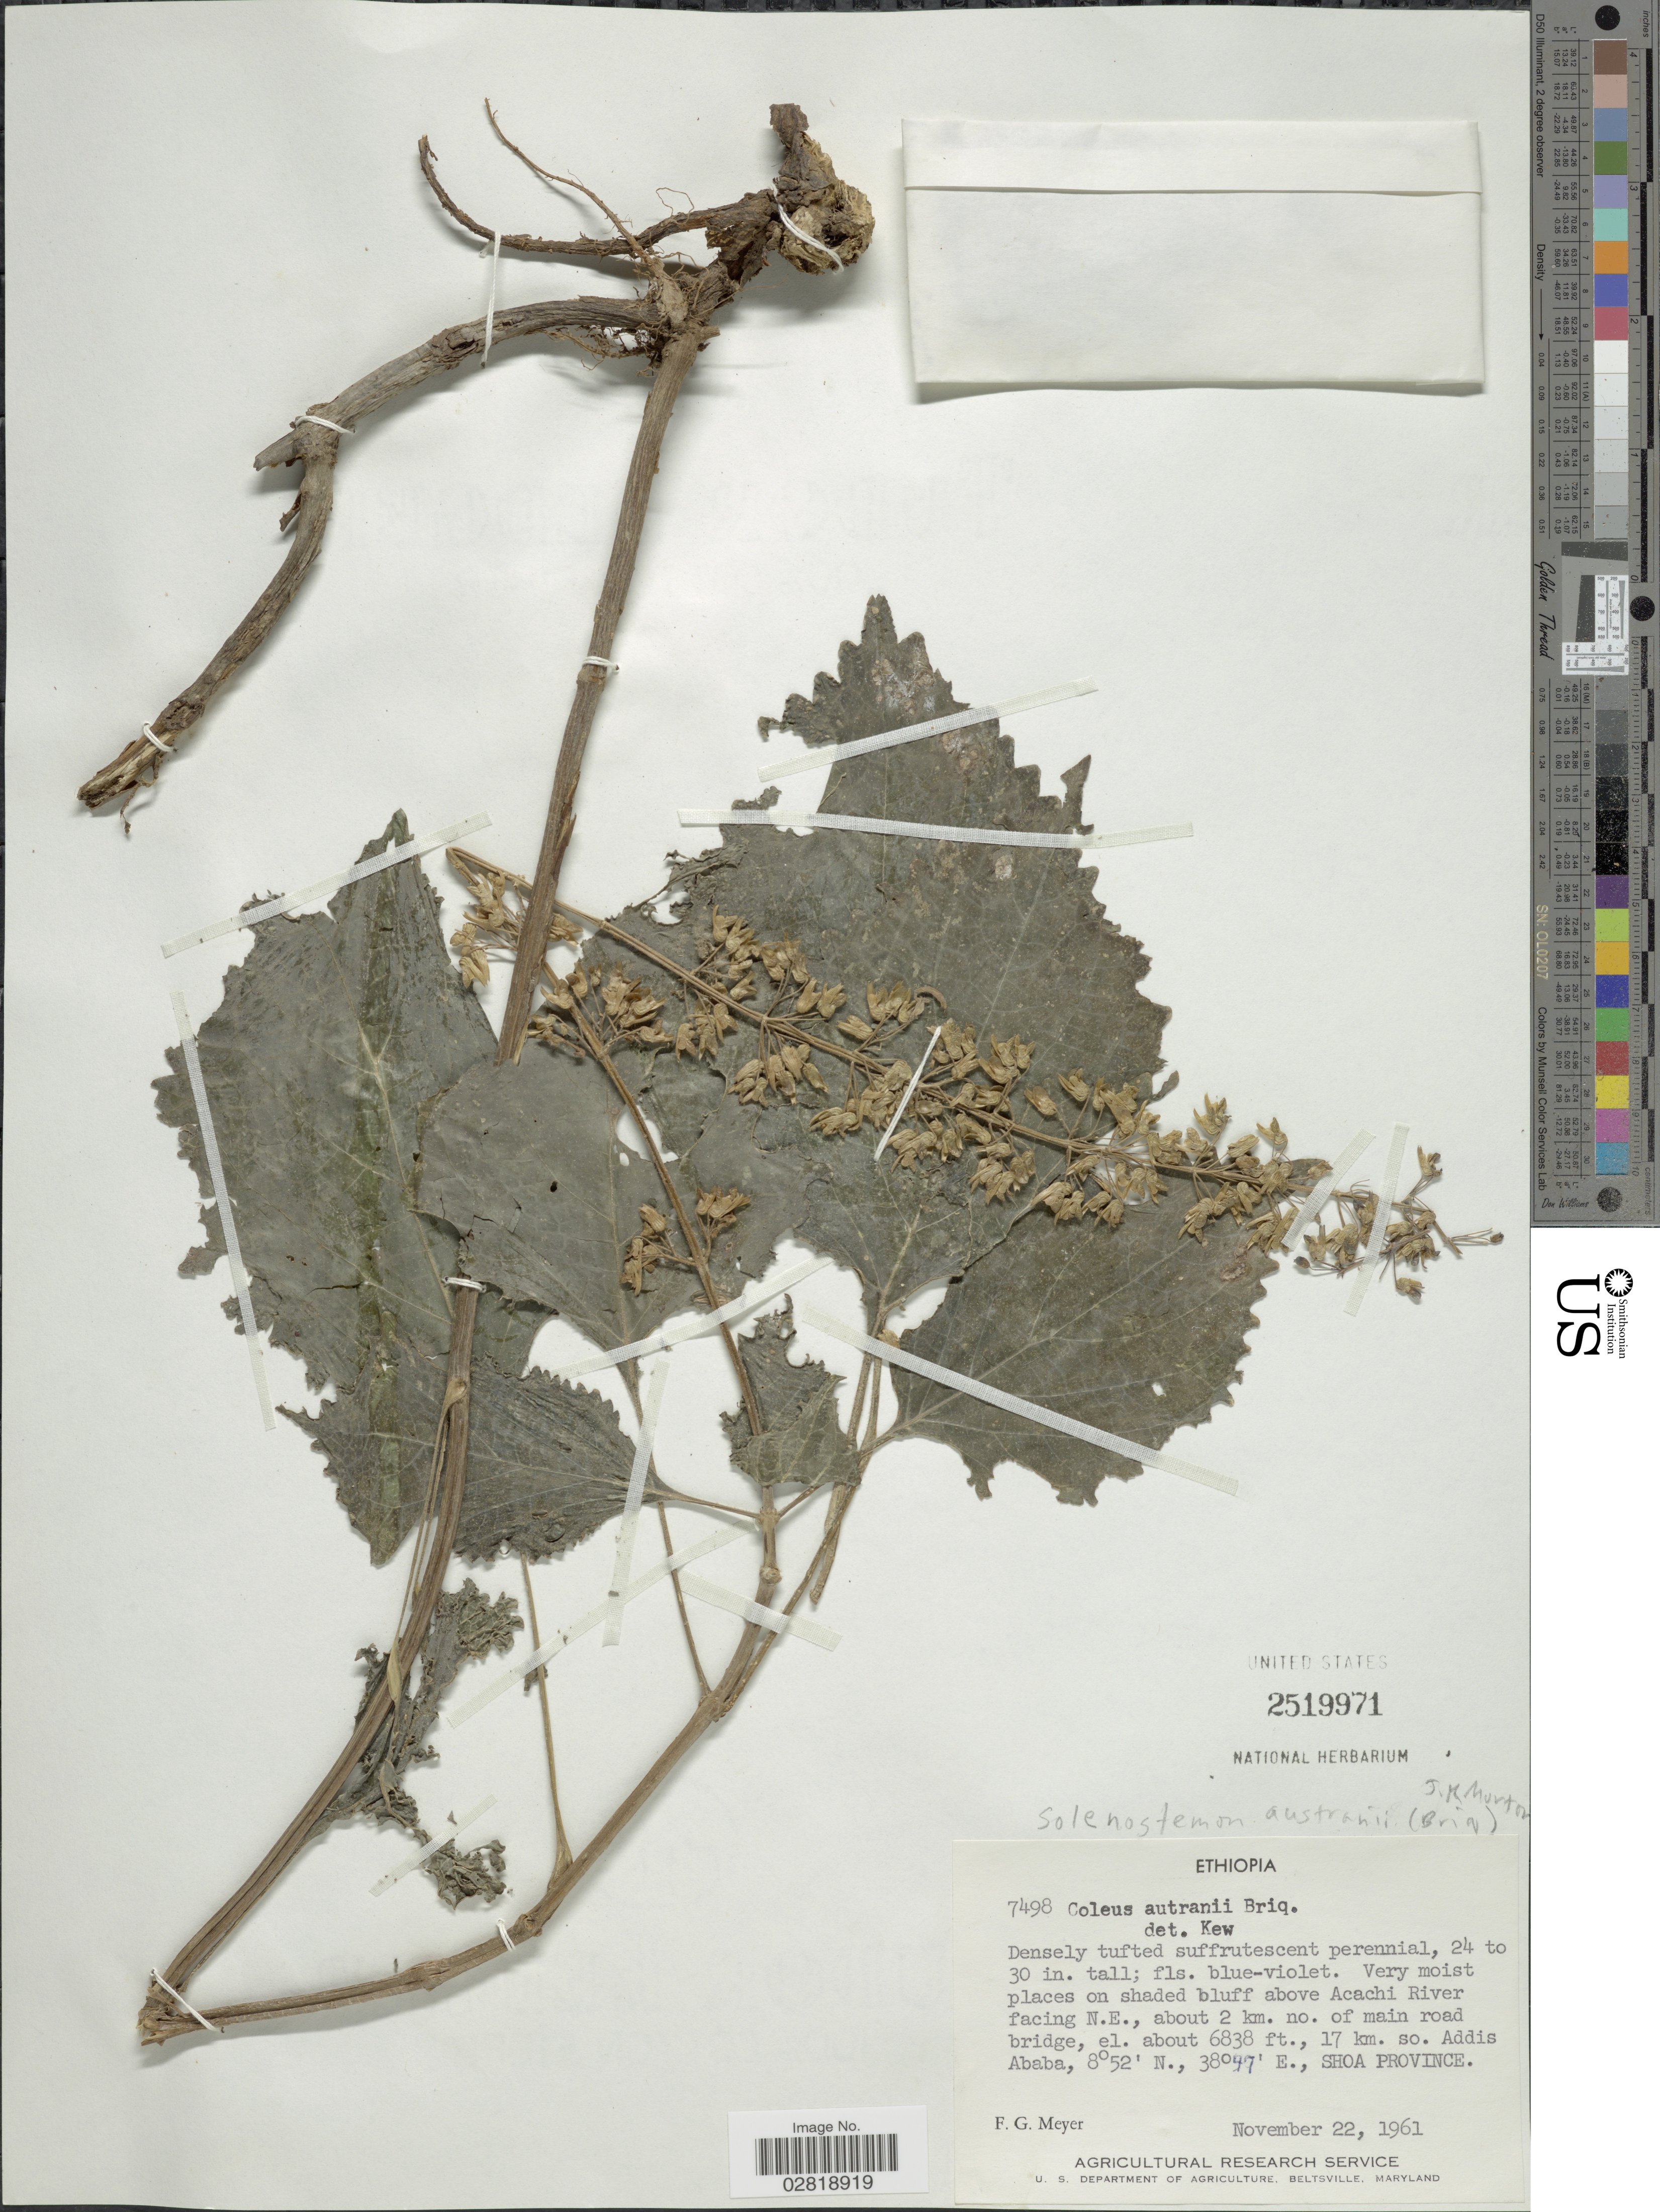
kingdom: Plantae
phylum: Tracheophyta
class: Magnoliopsida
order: Lamiales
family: Lamiaceae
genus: Solenostemon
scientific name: Solenostemon austranii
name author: (Briq.) J.K. Morton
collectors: F. G. Meyer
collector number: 7498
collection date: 1961-11-22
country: Ethiopia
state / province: Addis Ababa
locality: Very moist places on shaded bluff above Acachi River facing N.E., about 2 km. no. of main road bridge. Shoa Province.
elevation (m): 2084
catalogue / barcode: US 2519971